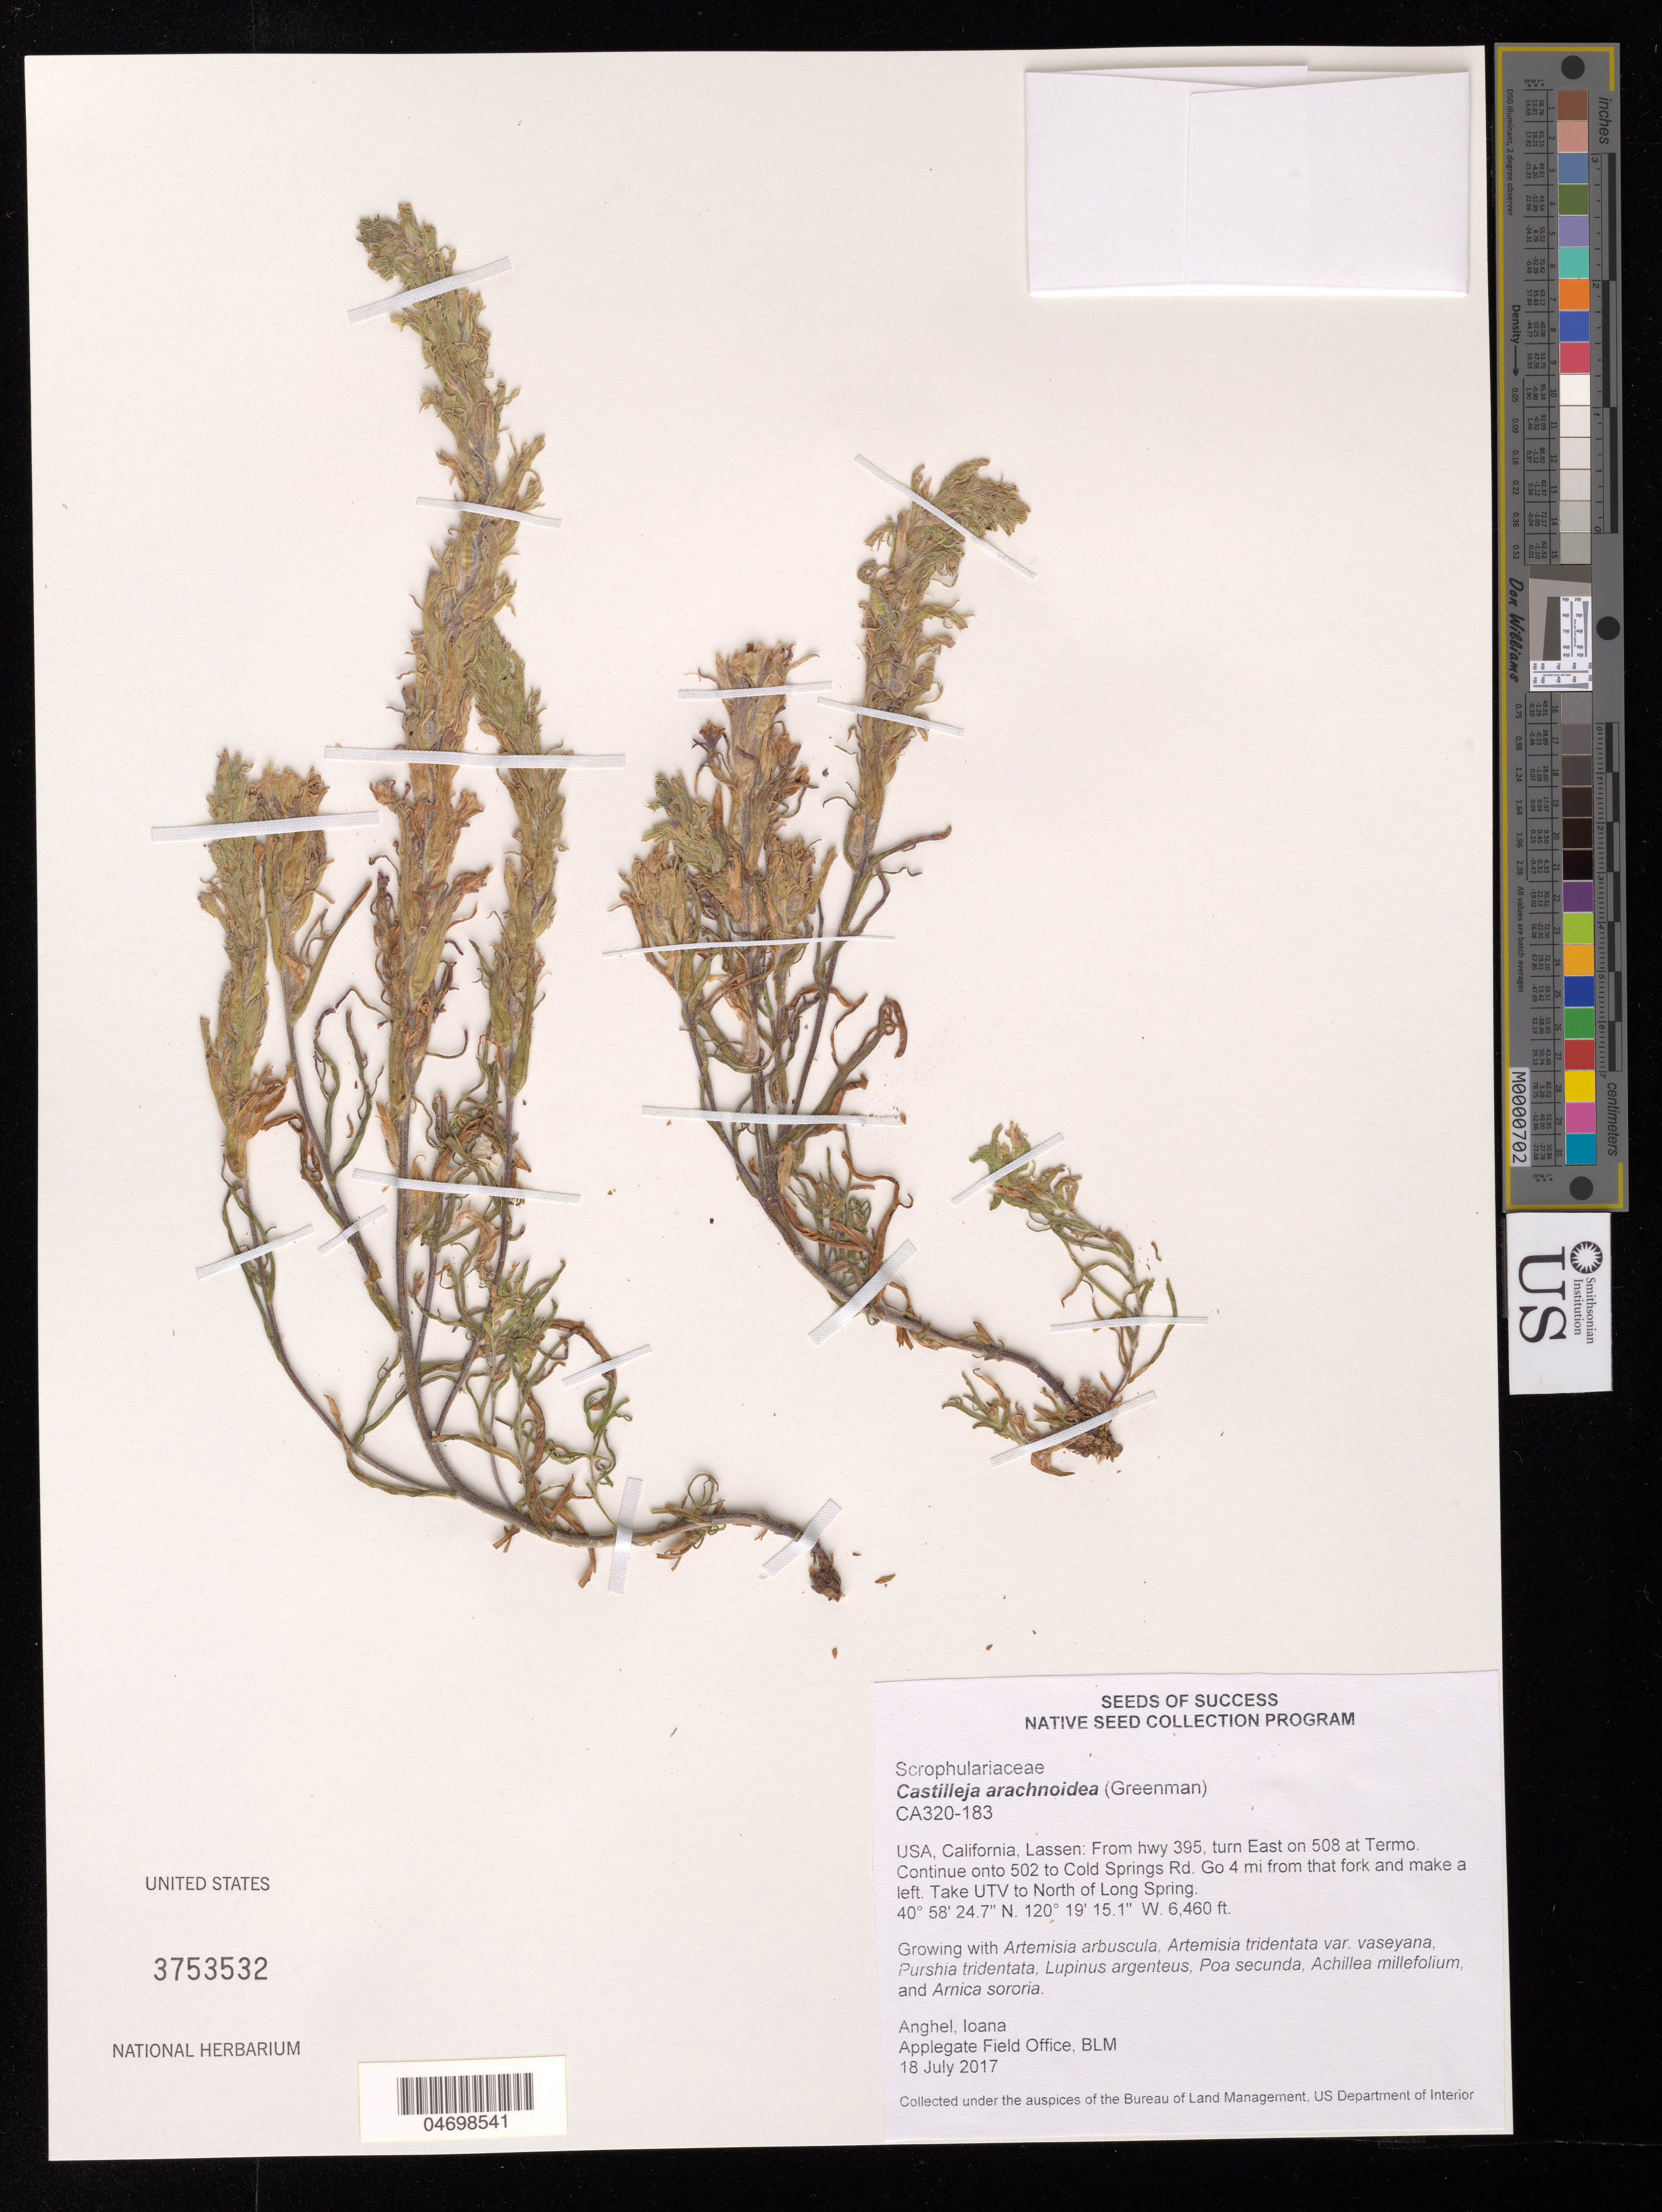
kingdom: Plantae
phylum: Tracheophyta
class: Magnoliopsida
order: Lamiales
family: Orobanchaceae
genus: Castilleja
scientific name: Castilleja arachnoidea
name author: Greenm.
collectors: I. Anghel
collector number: CA320-183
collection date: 2017-07-18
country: United States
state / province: California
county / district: Lassen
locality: Cold Springs, N of Long Spring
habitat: Sagebrush. With Purshia tridentata, Poa secunda, Arnica sororia, etc.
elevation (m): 1969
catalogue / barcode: US 3753532